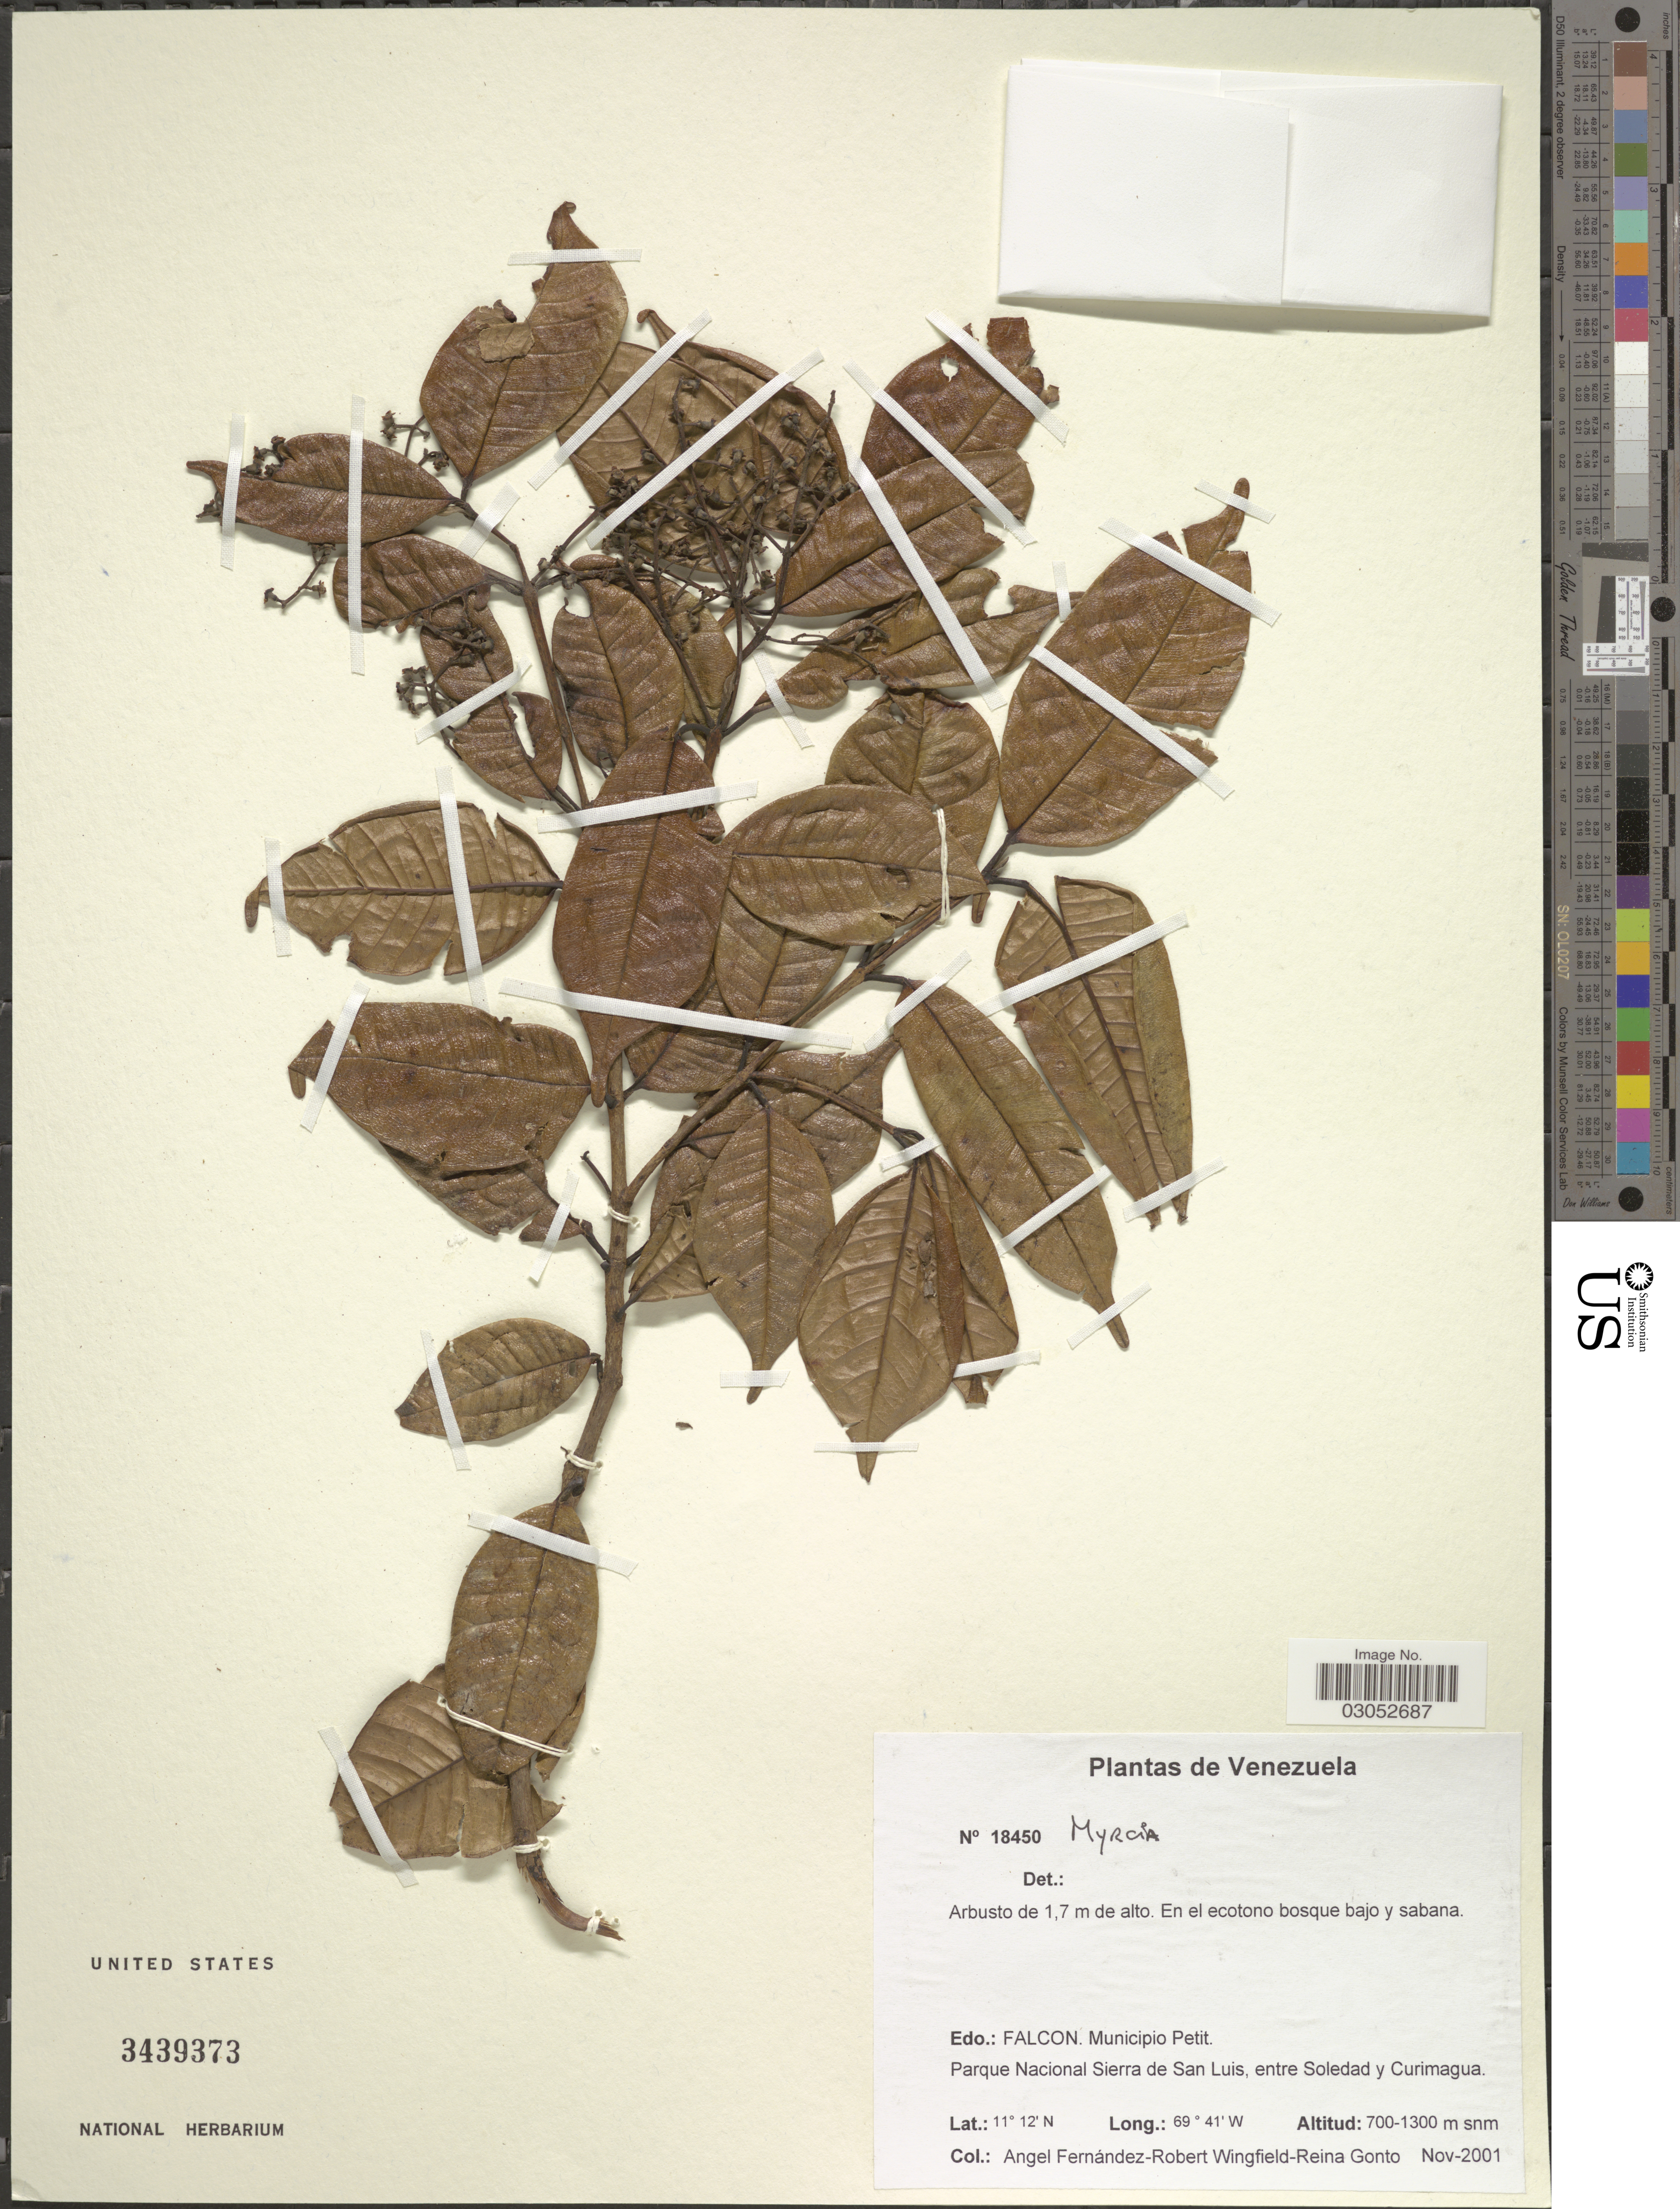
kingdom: Plantae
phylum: Tracheophyta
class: Magnoliopsida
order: Myrtales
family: Myrtaceae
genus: Myrcia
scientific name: Myrcia sp.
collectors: Á. Fernández, R. C. Wingfield & R. Gonto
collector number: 18450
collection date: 2001-11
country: Venezuela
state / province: Falcón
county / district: Petit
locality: Municipio Petit. Parque Nacional Sierra de San Luis, entre Soledad y Curimagua.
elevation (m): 700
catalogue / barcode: US 3439373